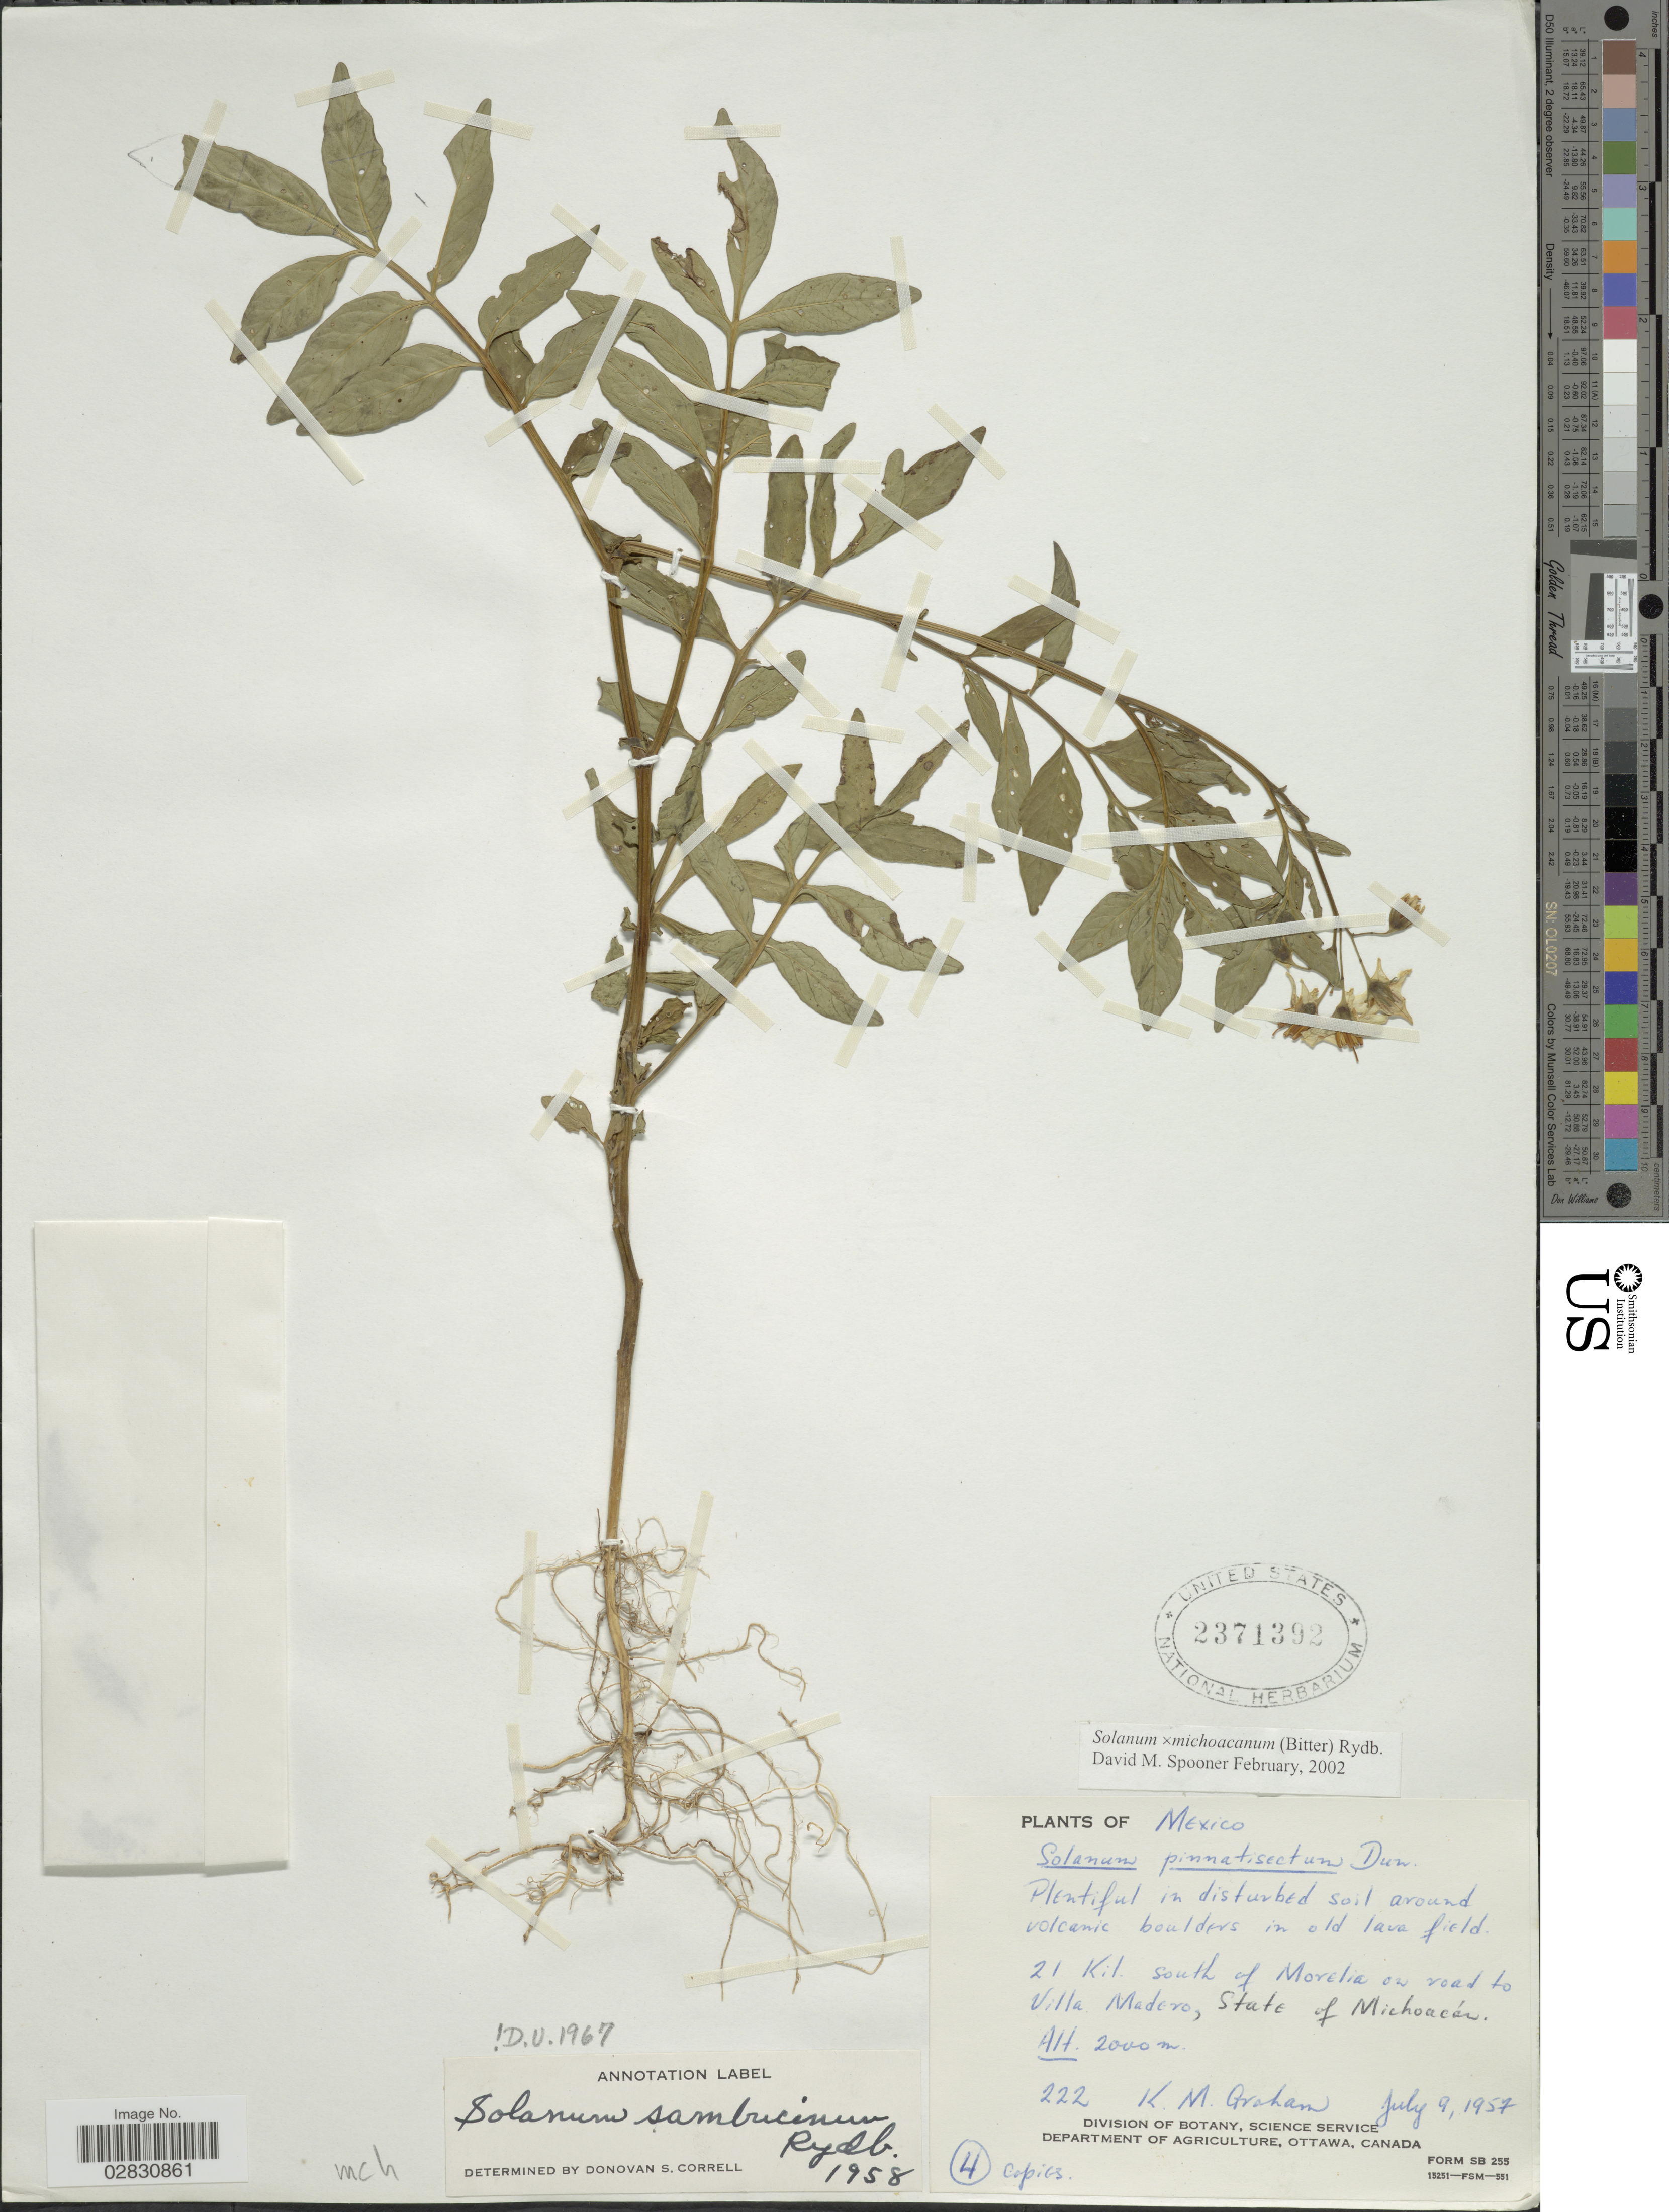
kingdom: Plantae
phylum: Tracheophyta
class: Magnoliopsida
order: Solanales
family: Solanaceae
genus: Solanum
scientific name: Solanum michoacanum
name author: (Bitter) Rydb.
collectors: Graham, K. M.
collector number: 222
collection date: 1957-07-09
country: Mexico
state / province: Michoacán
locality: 21 Kil. south of Morelia on road to Villa Madero, State of Michoacán.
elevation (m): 2000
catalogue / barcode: US 2371392